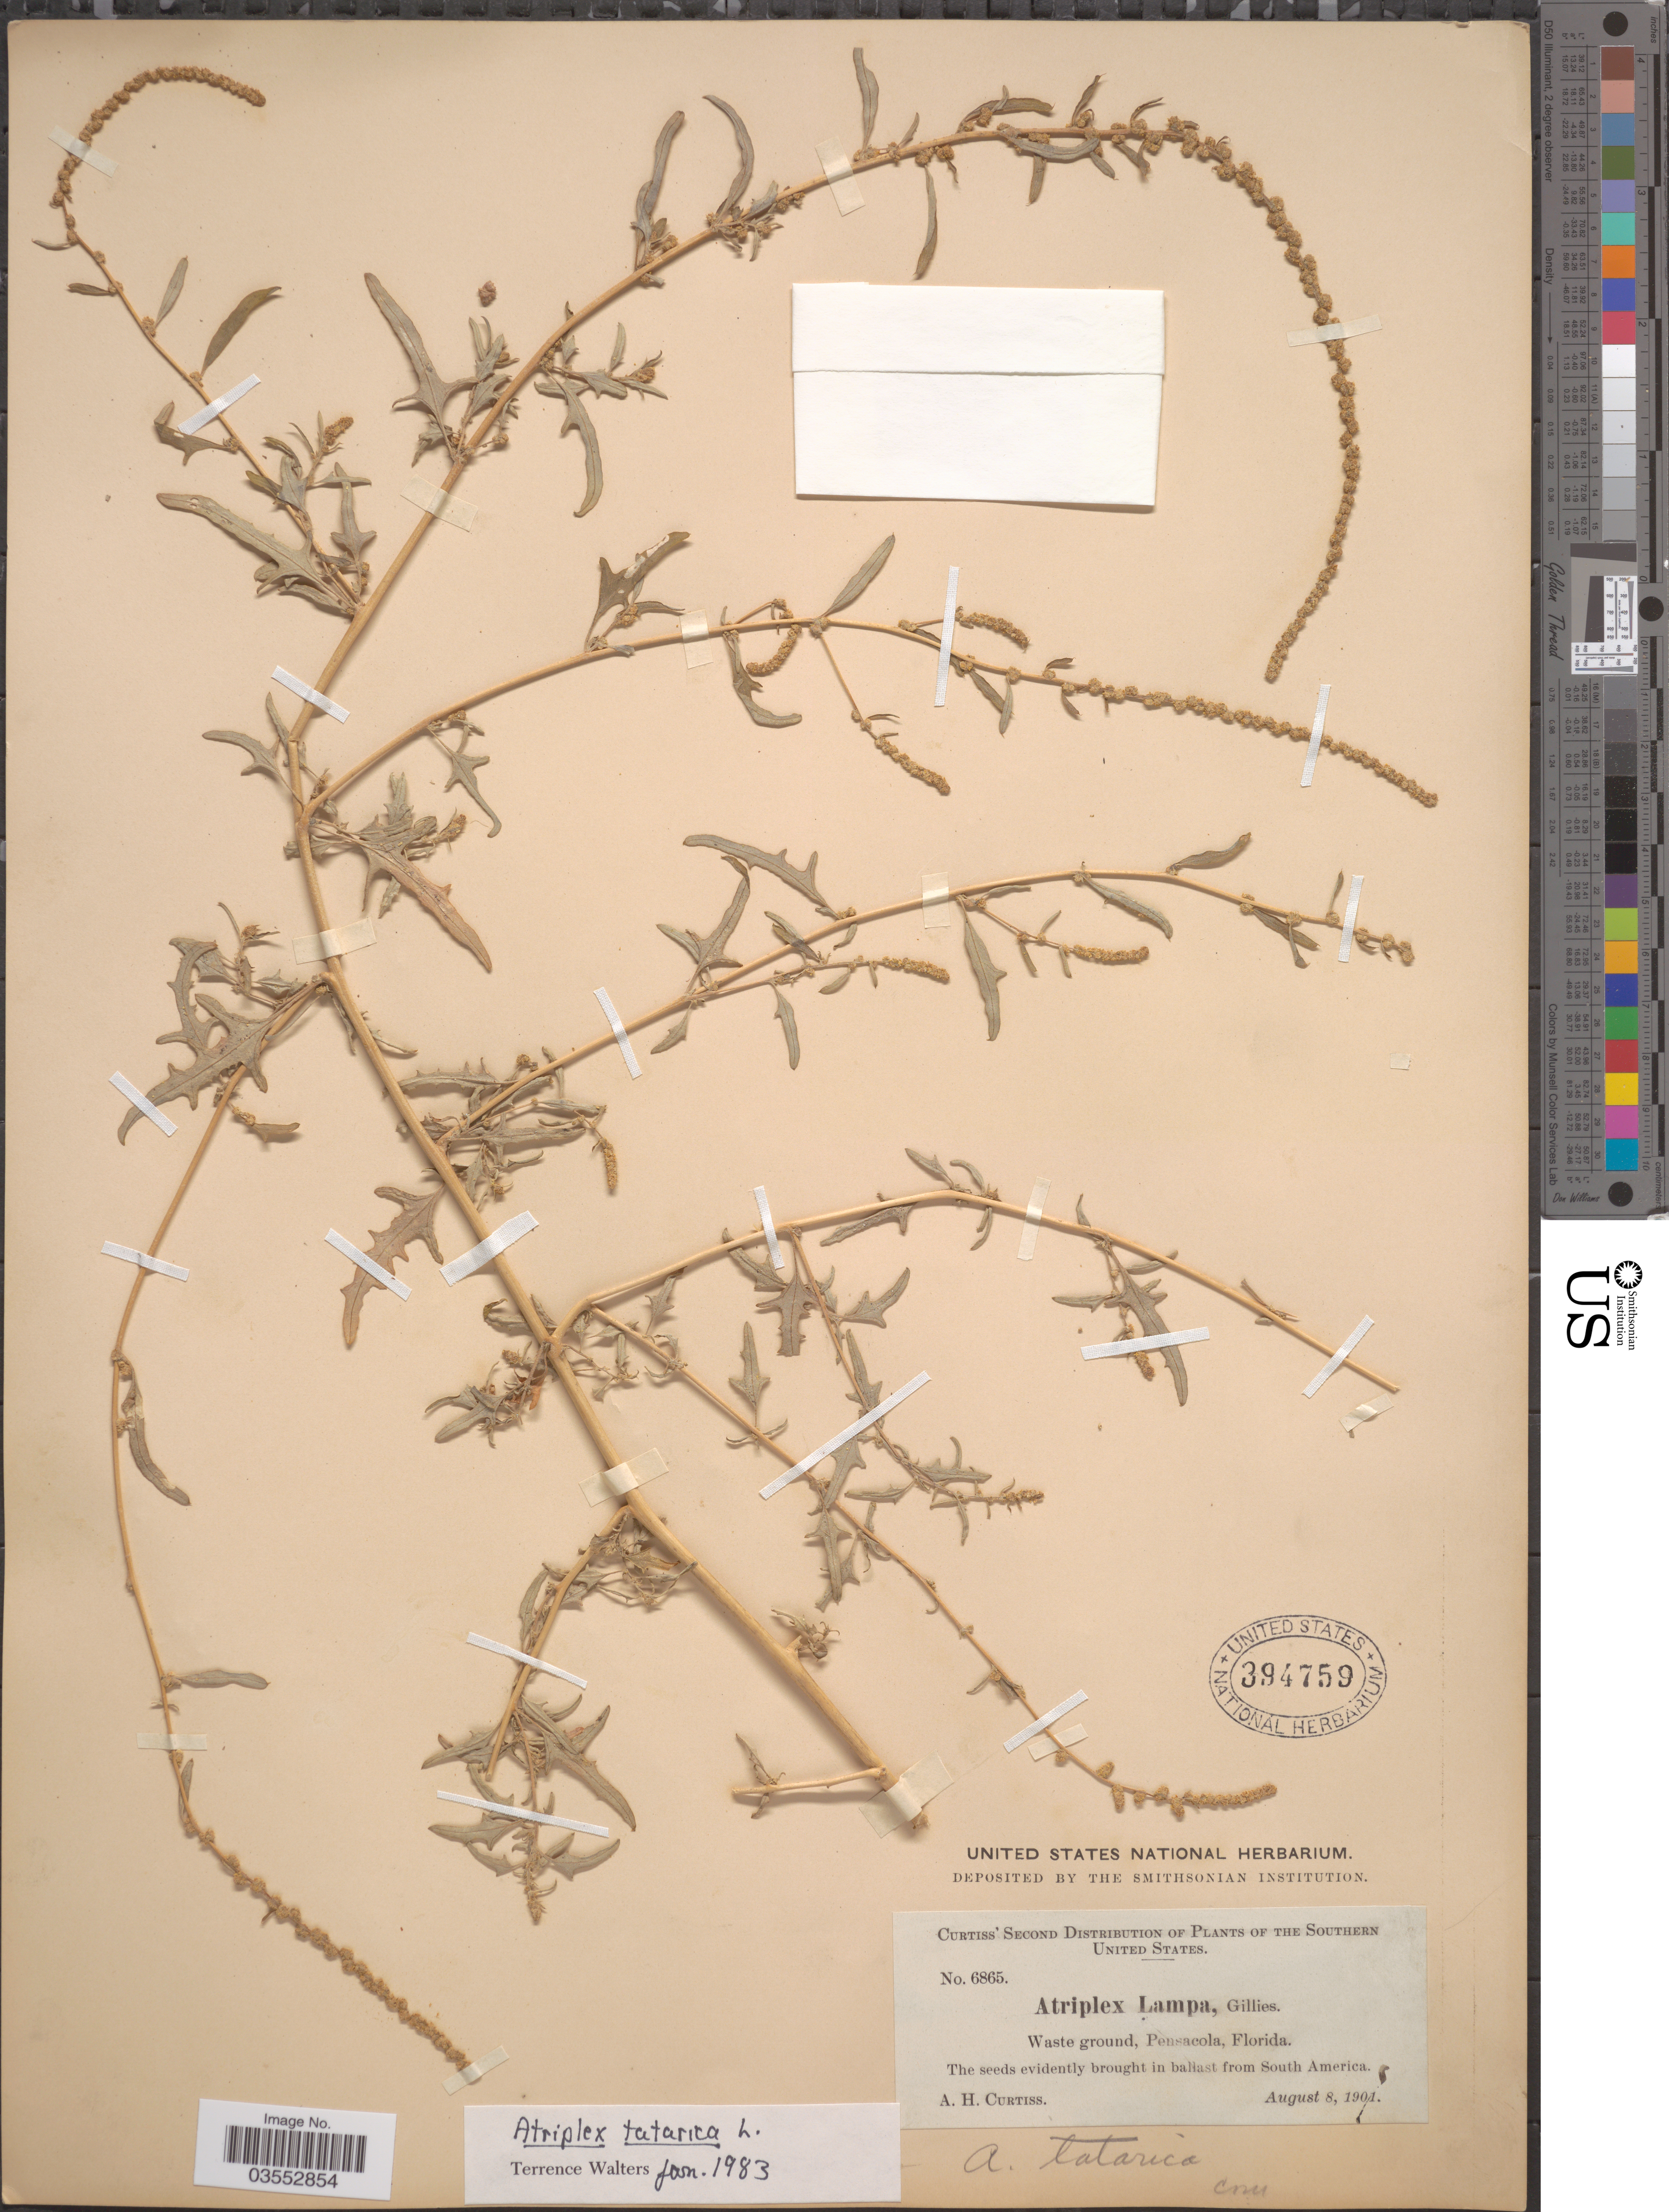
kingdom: Plantae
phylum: Tracheophyta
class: Magnoliopsida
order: Caryophyllales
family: Amaranthaceae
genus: Atriplex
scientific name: Atriplex tatarica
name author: L.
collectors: A. H. Curtiss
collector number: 6865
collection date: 1901-08-08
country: United States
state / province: Florida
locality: Southern United States. Pensacola.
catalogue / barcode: US 394759